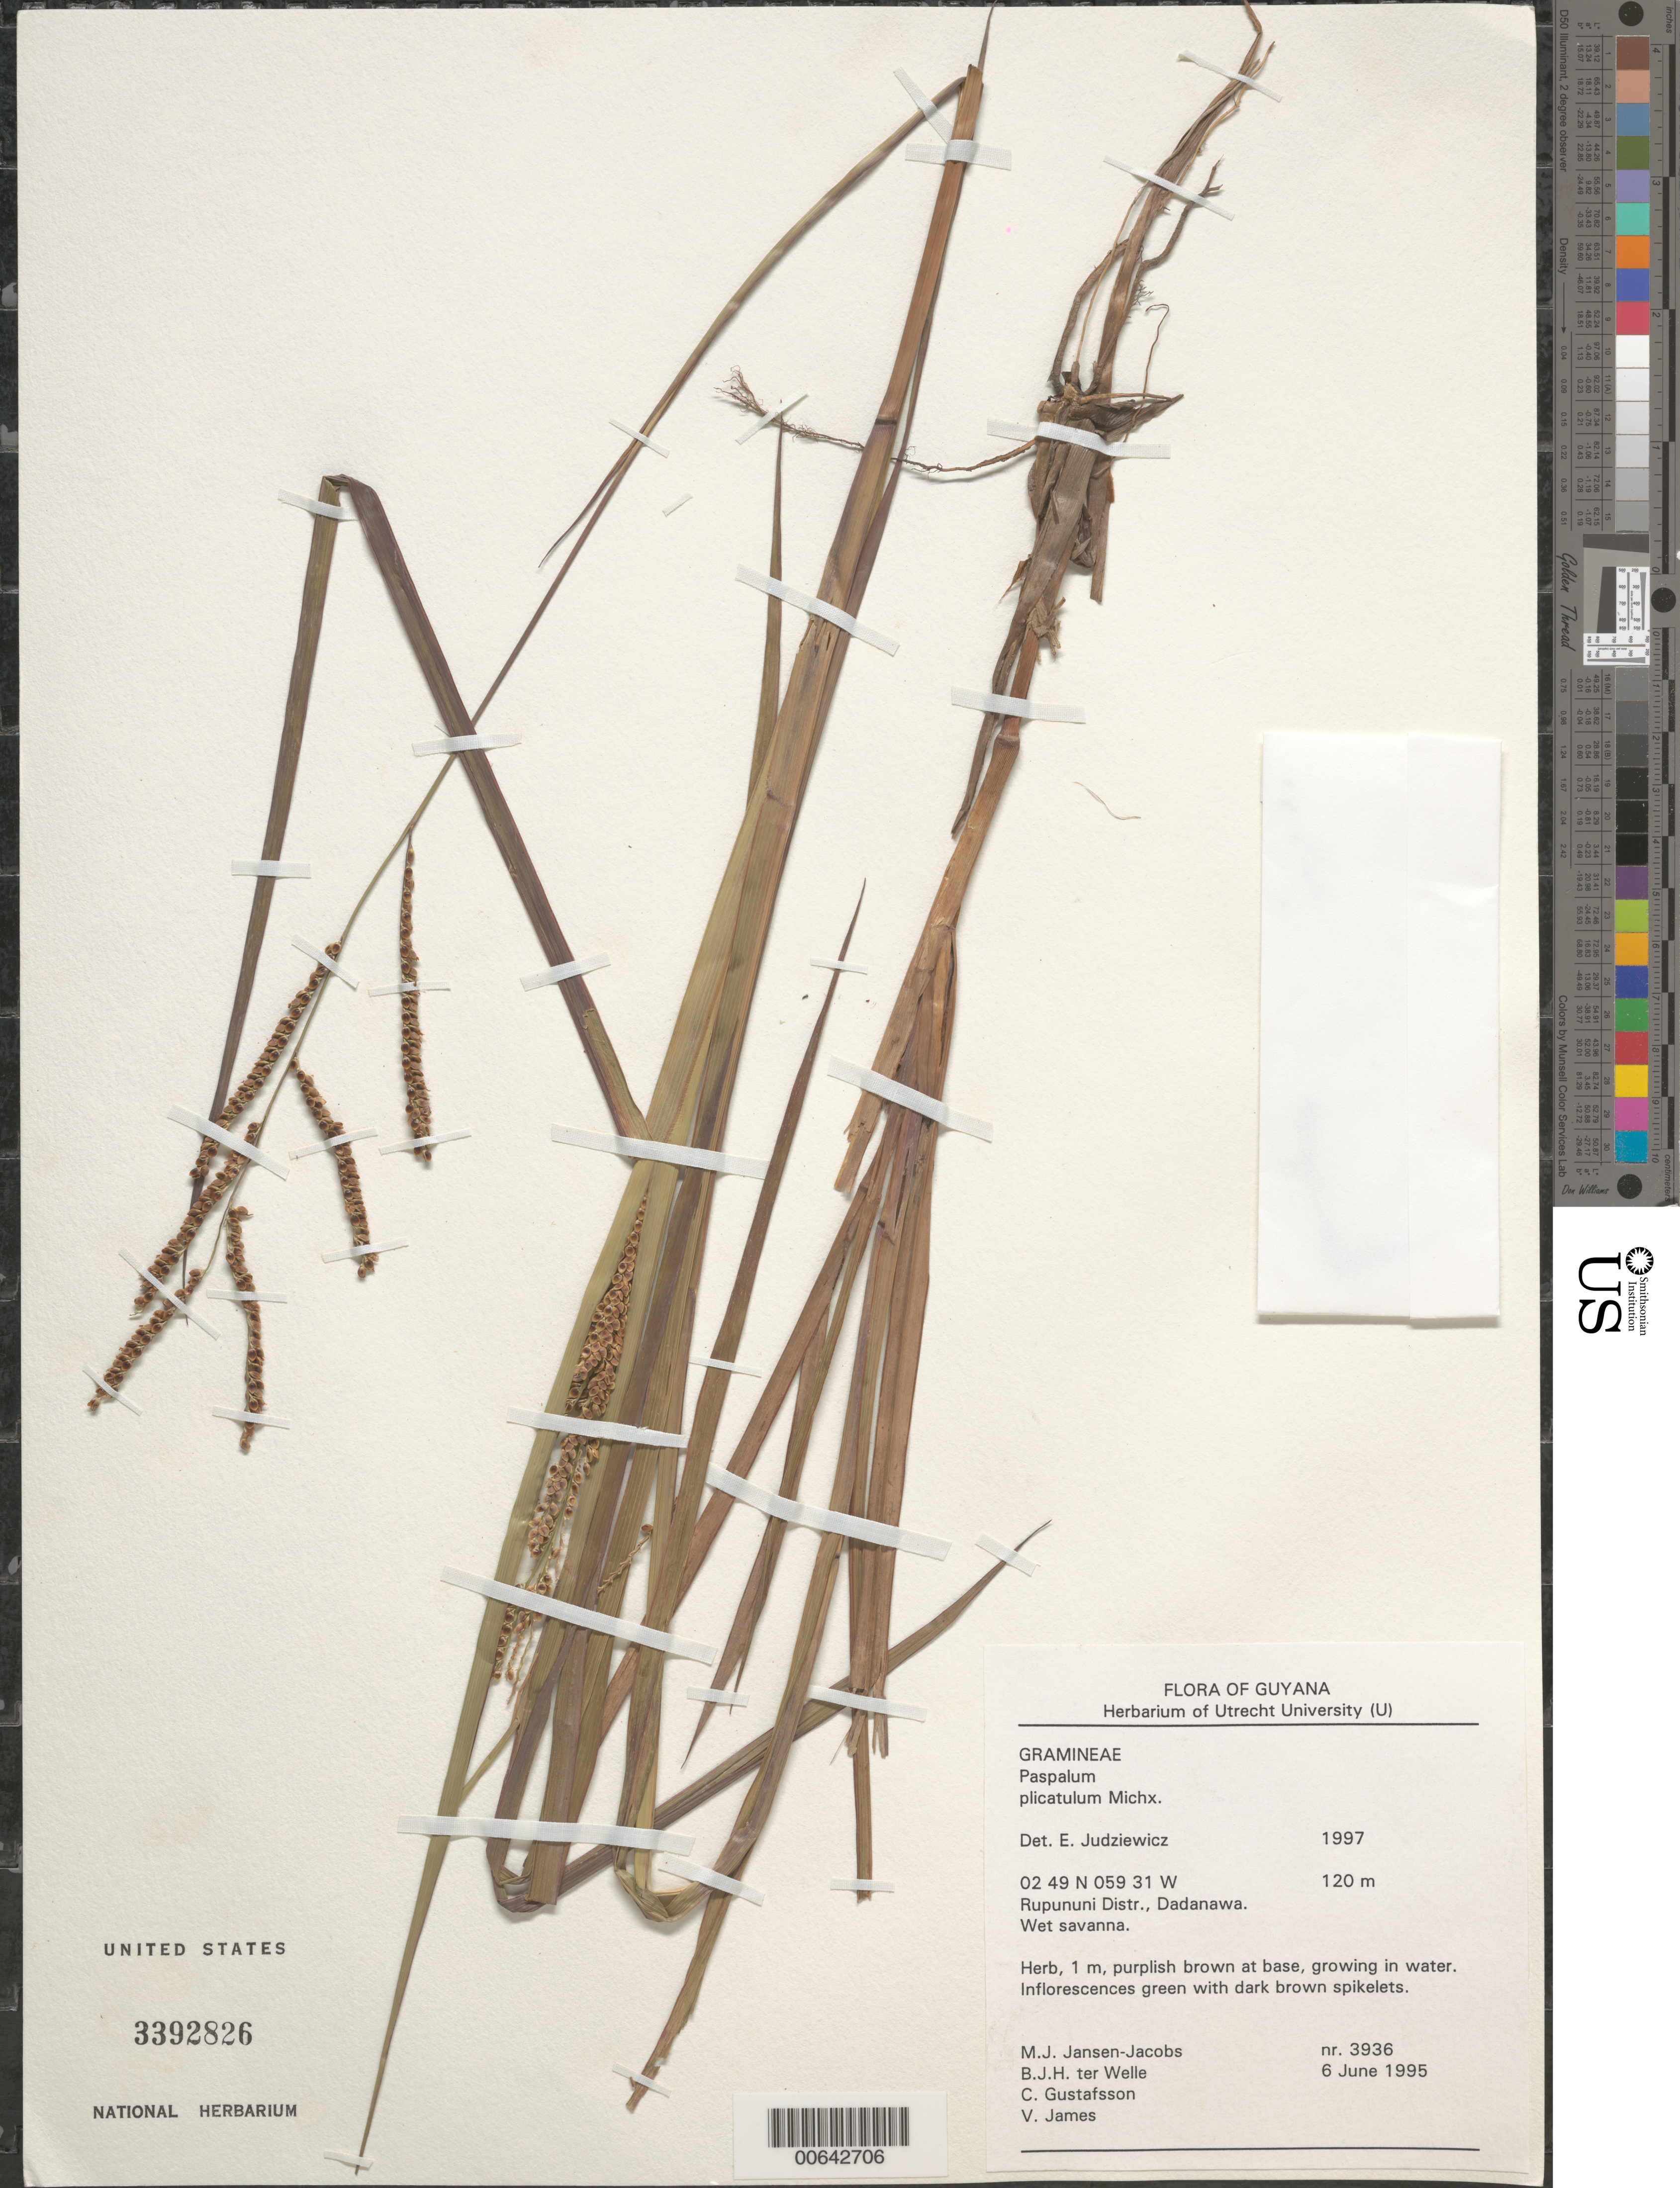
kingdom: Plantae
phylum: Tracheophyta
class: Liliopsida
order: Poales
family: Poaceae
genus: Paspalum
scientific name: Paspalum plicatulum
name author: Michx.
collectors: M. J. Jansen-Jacobs, B. Welle, C. Gustafsson & V. James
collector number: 3936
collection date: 1995-06-06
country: Guyana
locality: Rupununi Distr., Dadanawa.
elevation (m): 120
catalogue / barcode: US 3392826